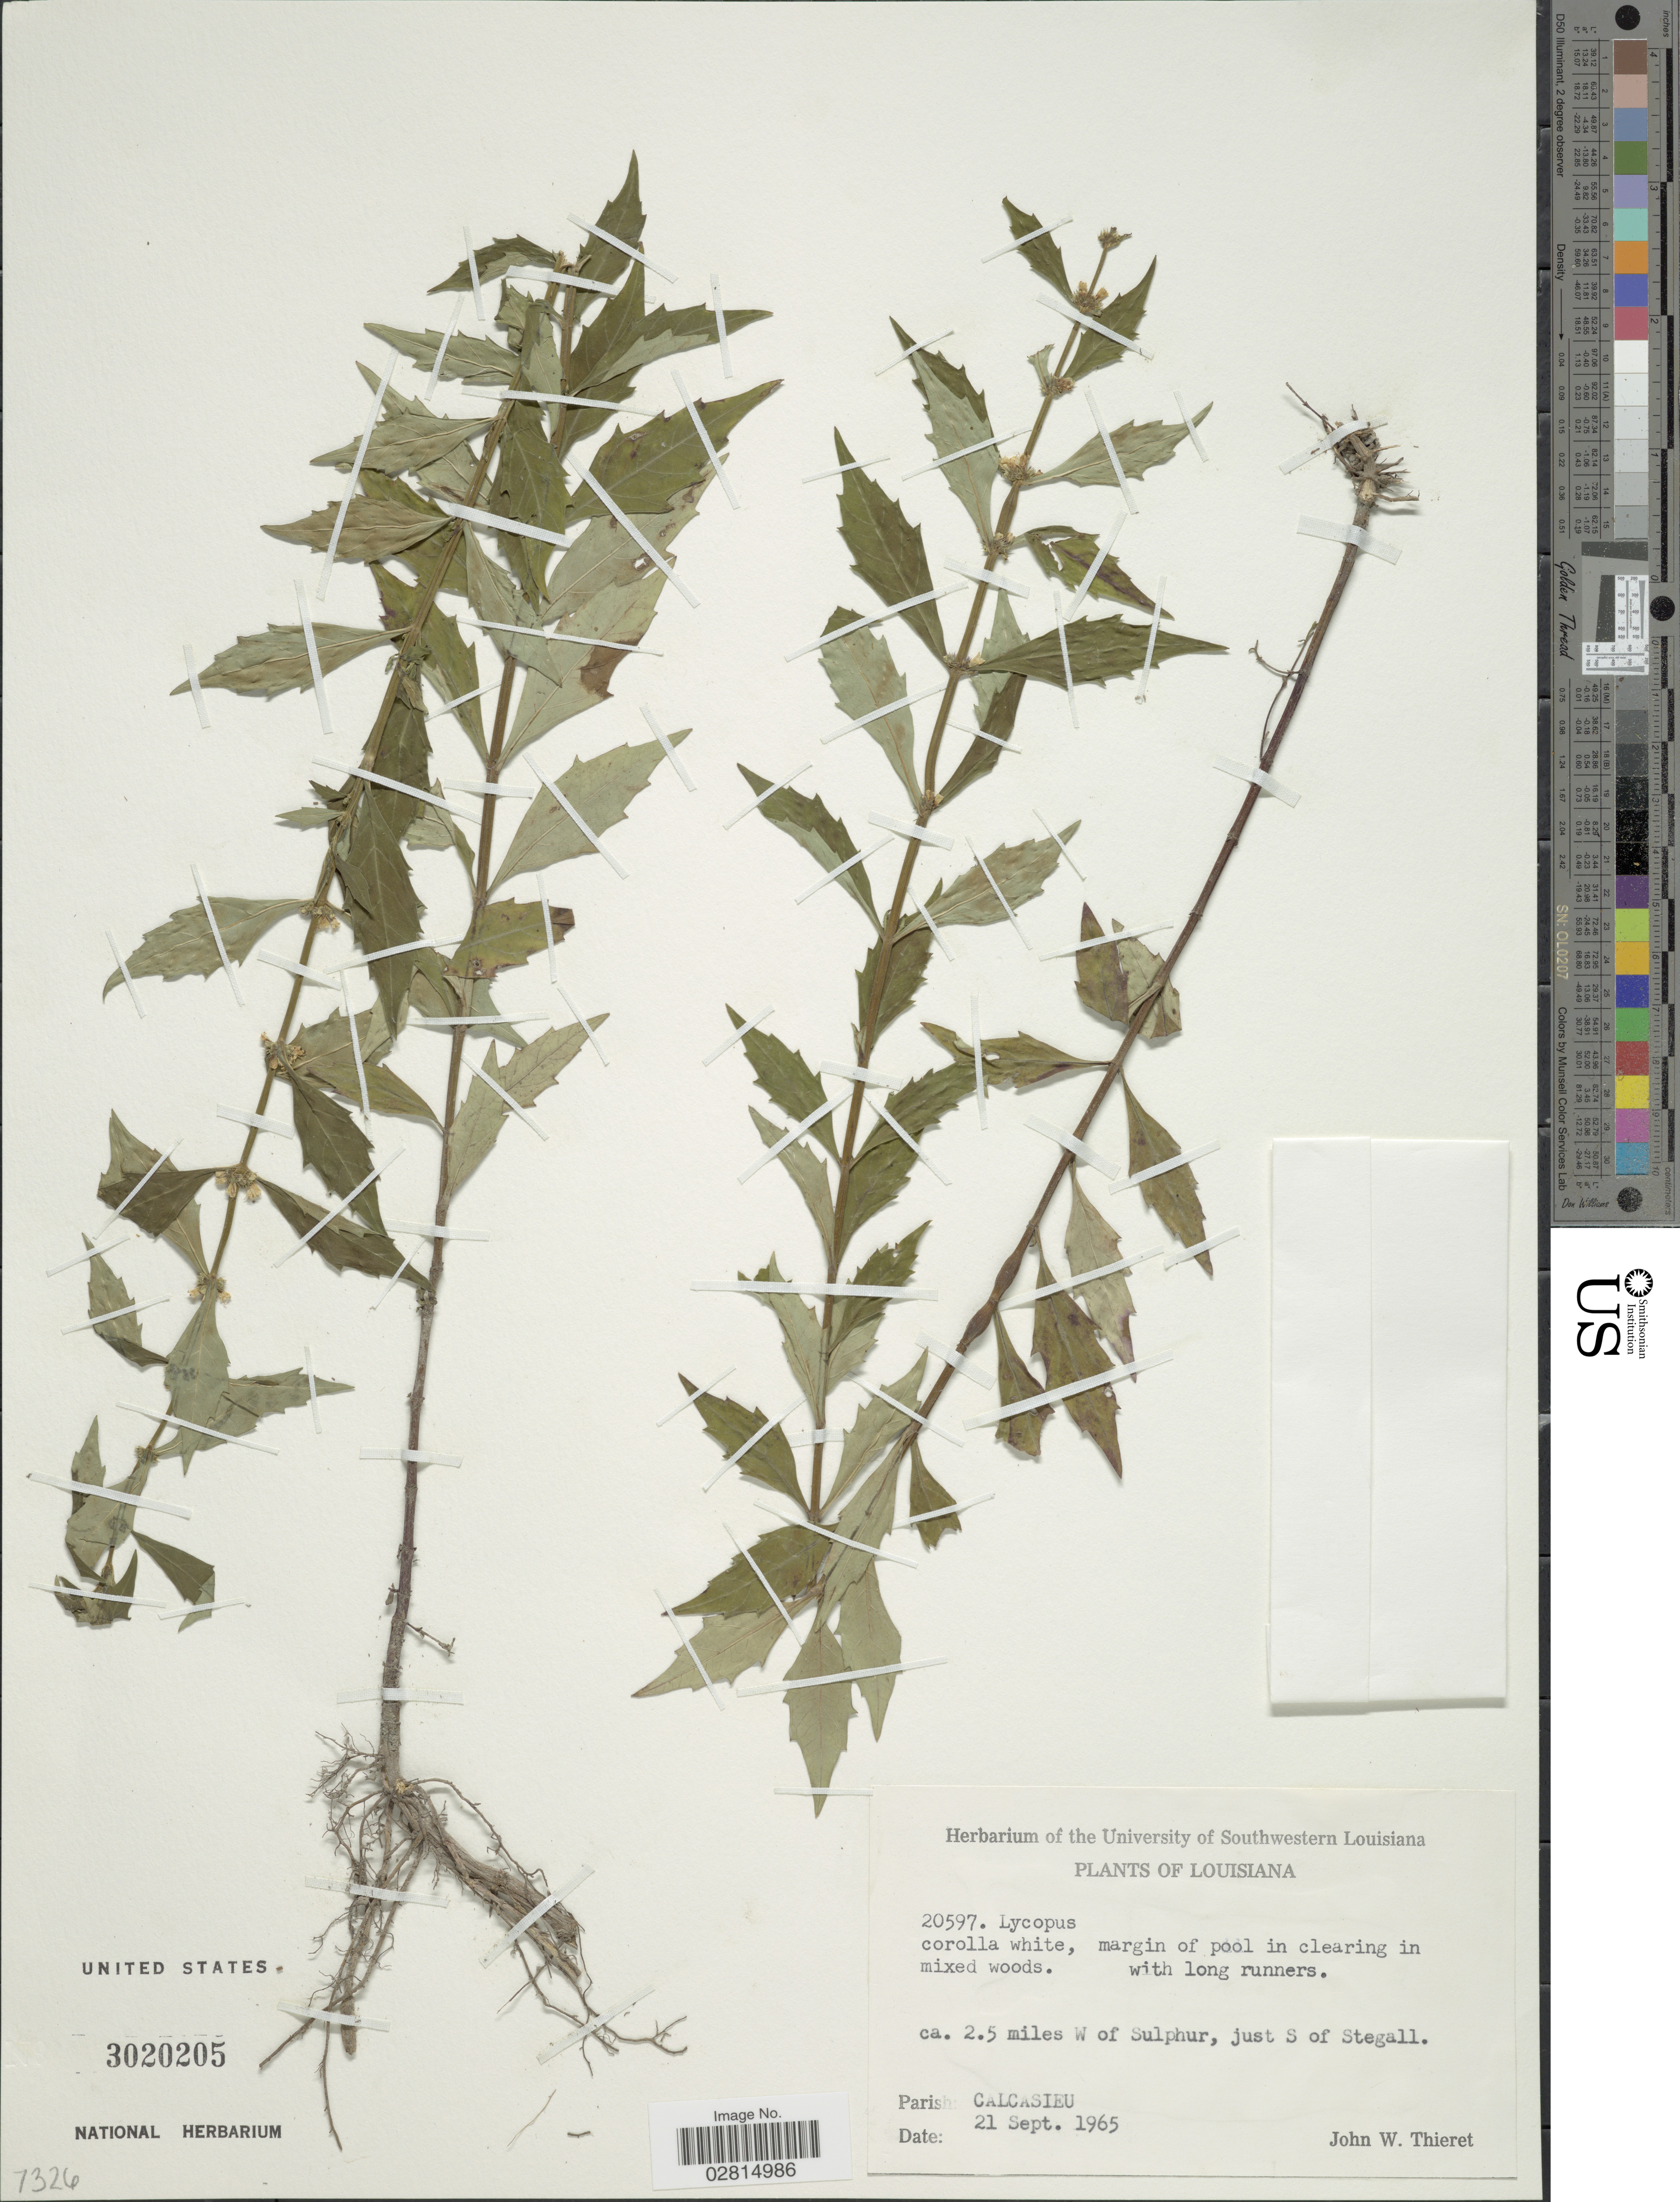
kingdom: Plantae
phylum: Tracheophyta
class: Magnoliopsida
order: Lamiales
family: Lamiaceae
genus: Lycopus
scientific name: Lycopus sp.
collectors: J. W. Thieret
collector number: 20597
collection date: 1965-09-21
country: United States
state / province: Louisiana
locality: Ca. 2.5 miles W of Sulphur, just S of Stegall, Parish Calcasieu.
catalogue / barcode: US 3020205